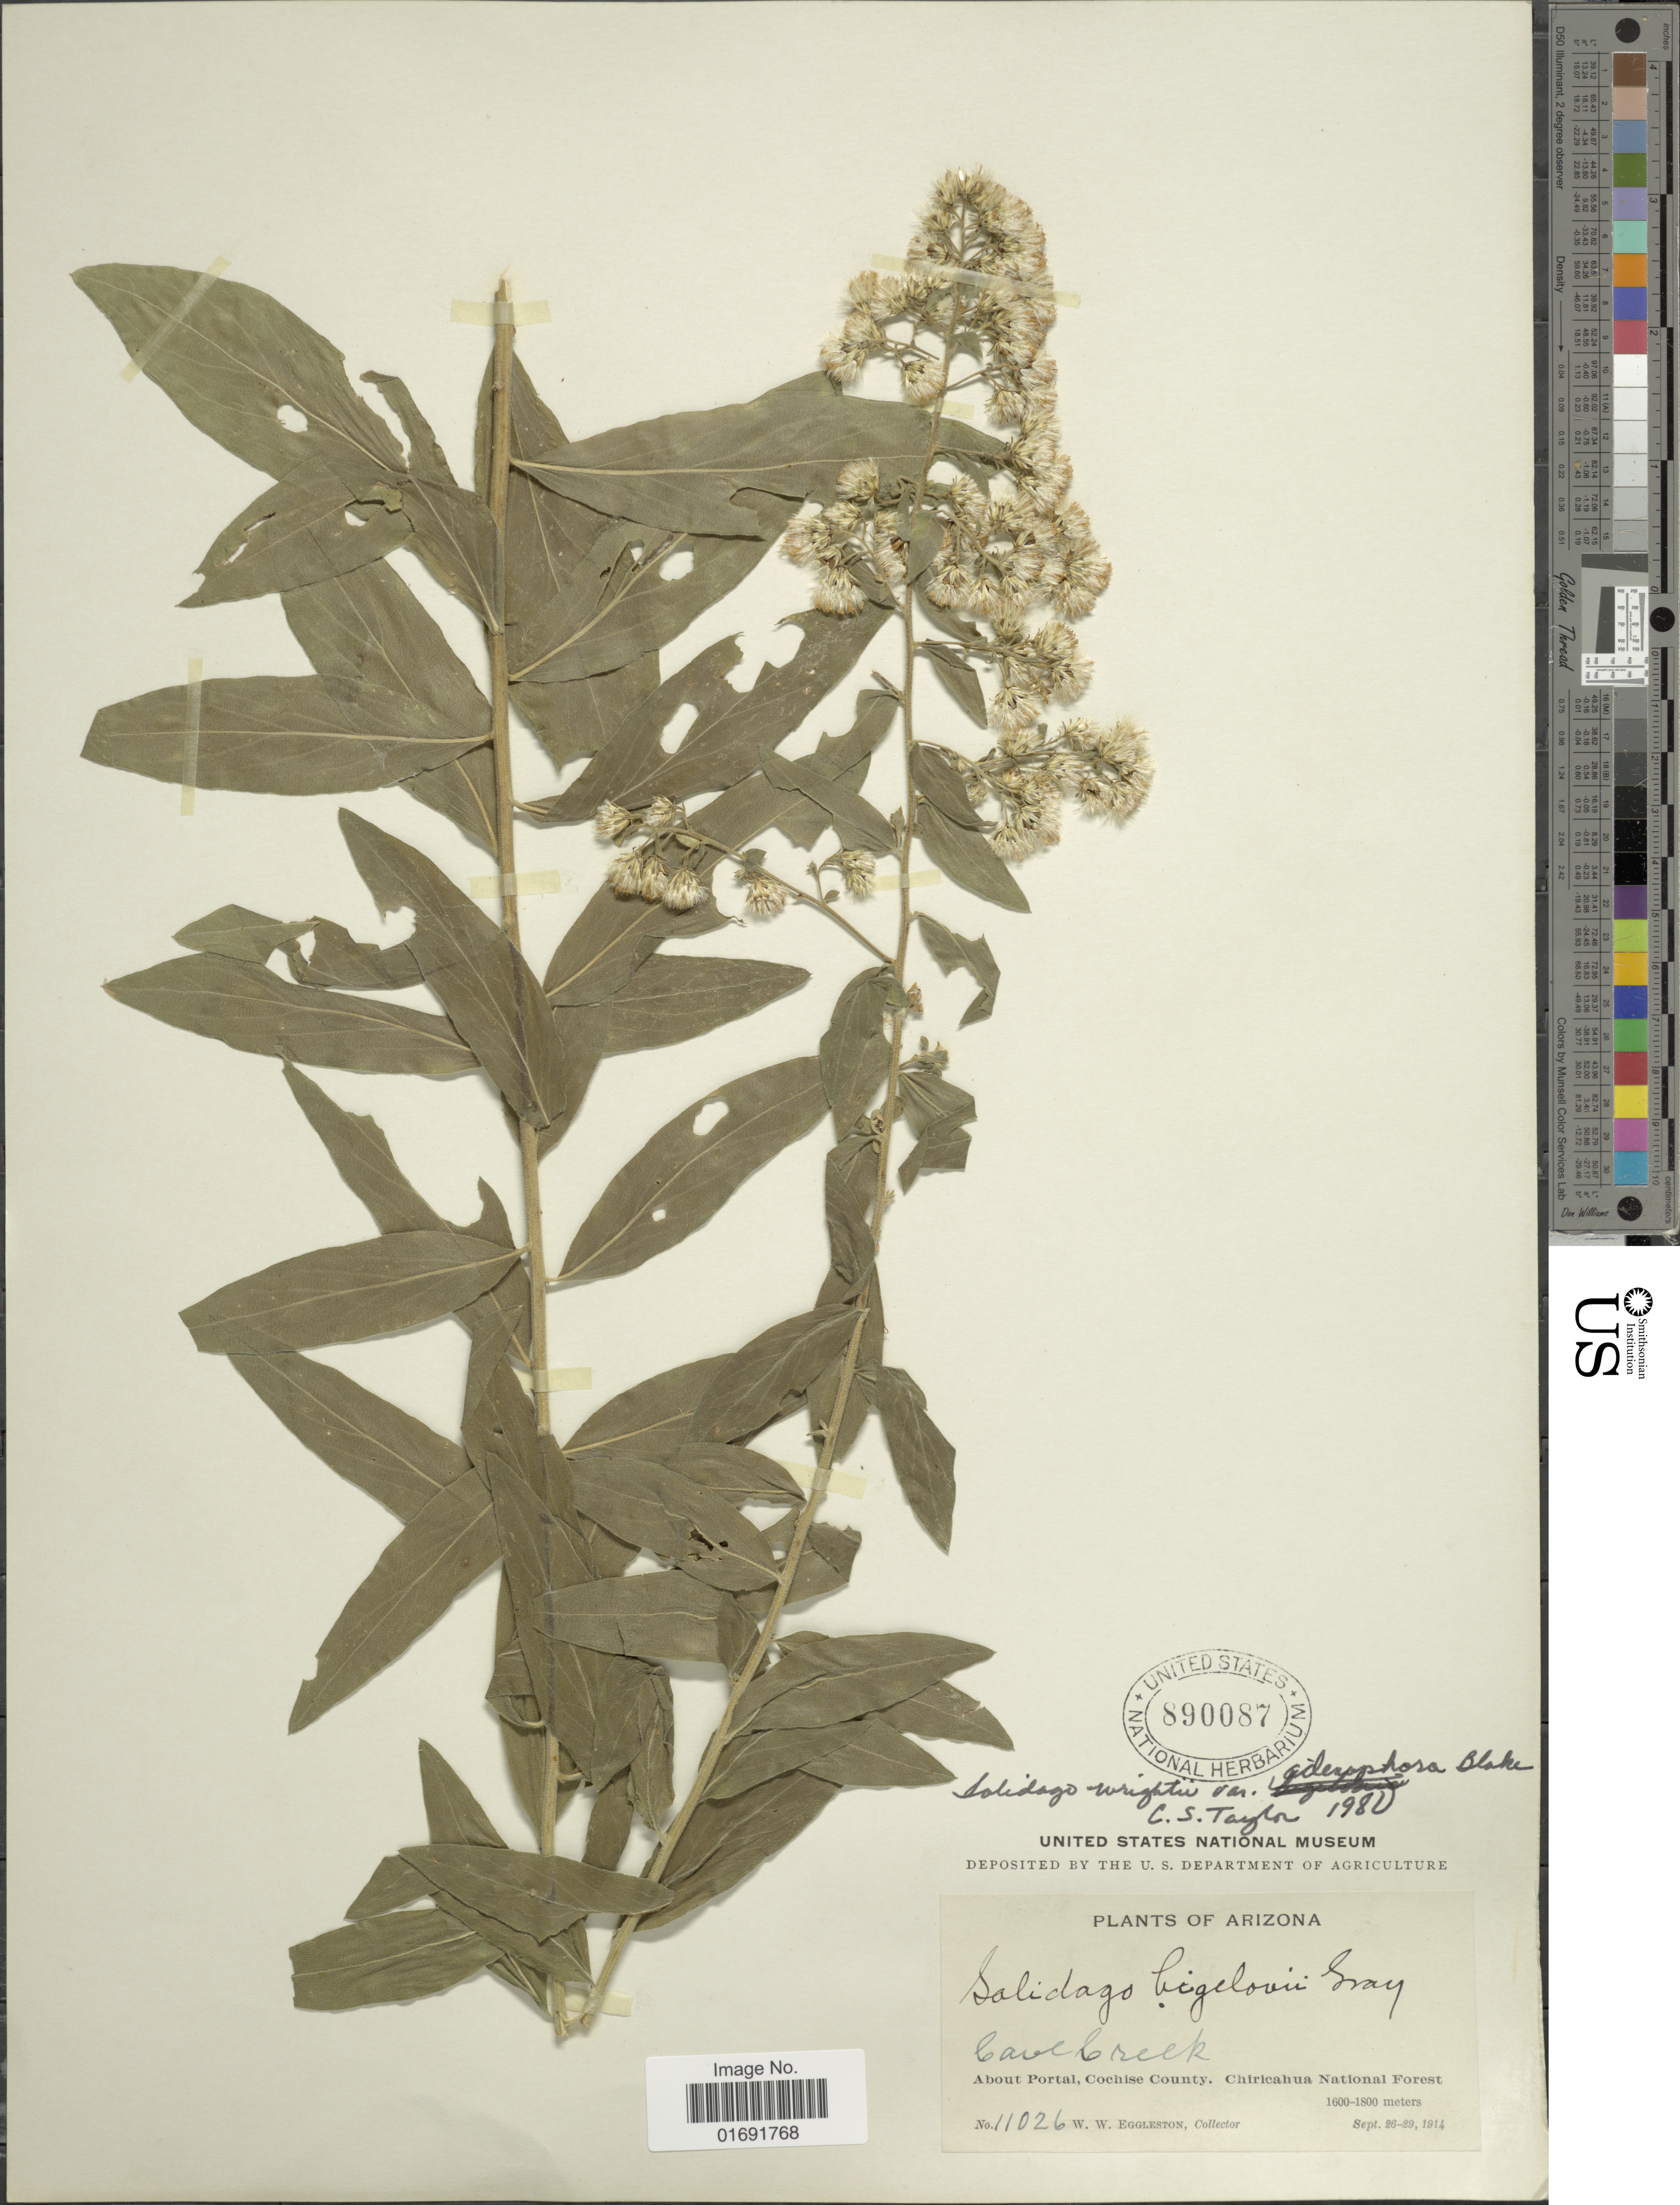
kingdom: Plantae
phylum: Tracheophyta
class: Magnoliopsida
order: Asterales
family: Asteraceae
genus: Solidago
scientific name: Solidago wrightii var. adenophora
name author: S.F. Blake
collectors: W. W. Eggleston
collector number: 11026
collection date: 1914-09-26/1914-09-29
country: United States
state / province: Arizona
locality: Carl Creek, about Portal, Cochise County, Chiricahua National Forest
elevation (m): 1600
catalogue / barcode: US 890087